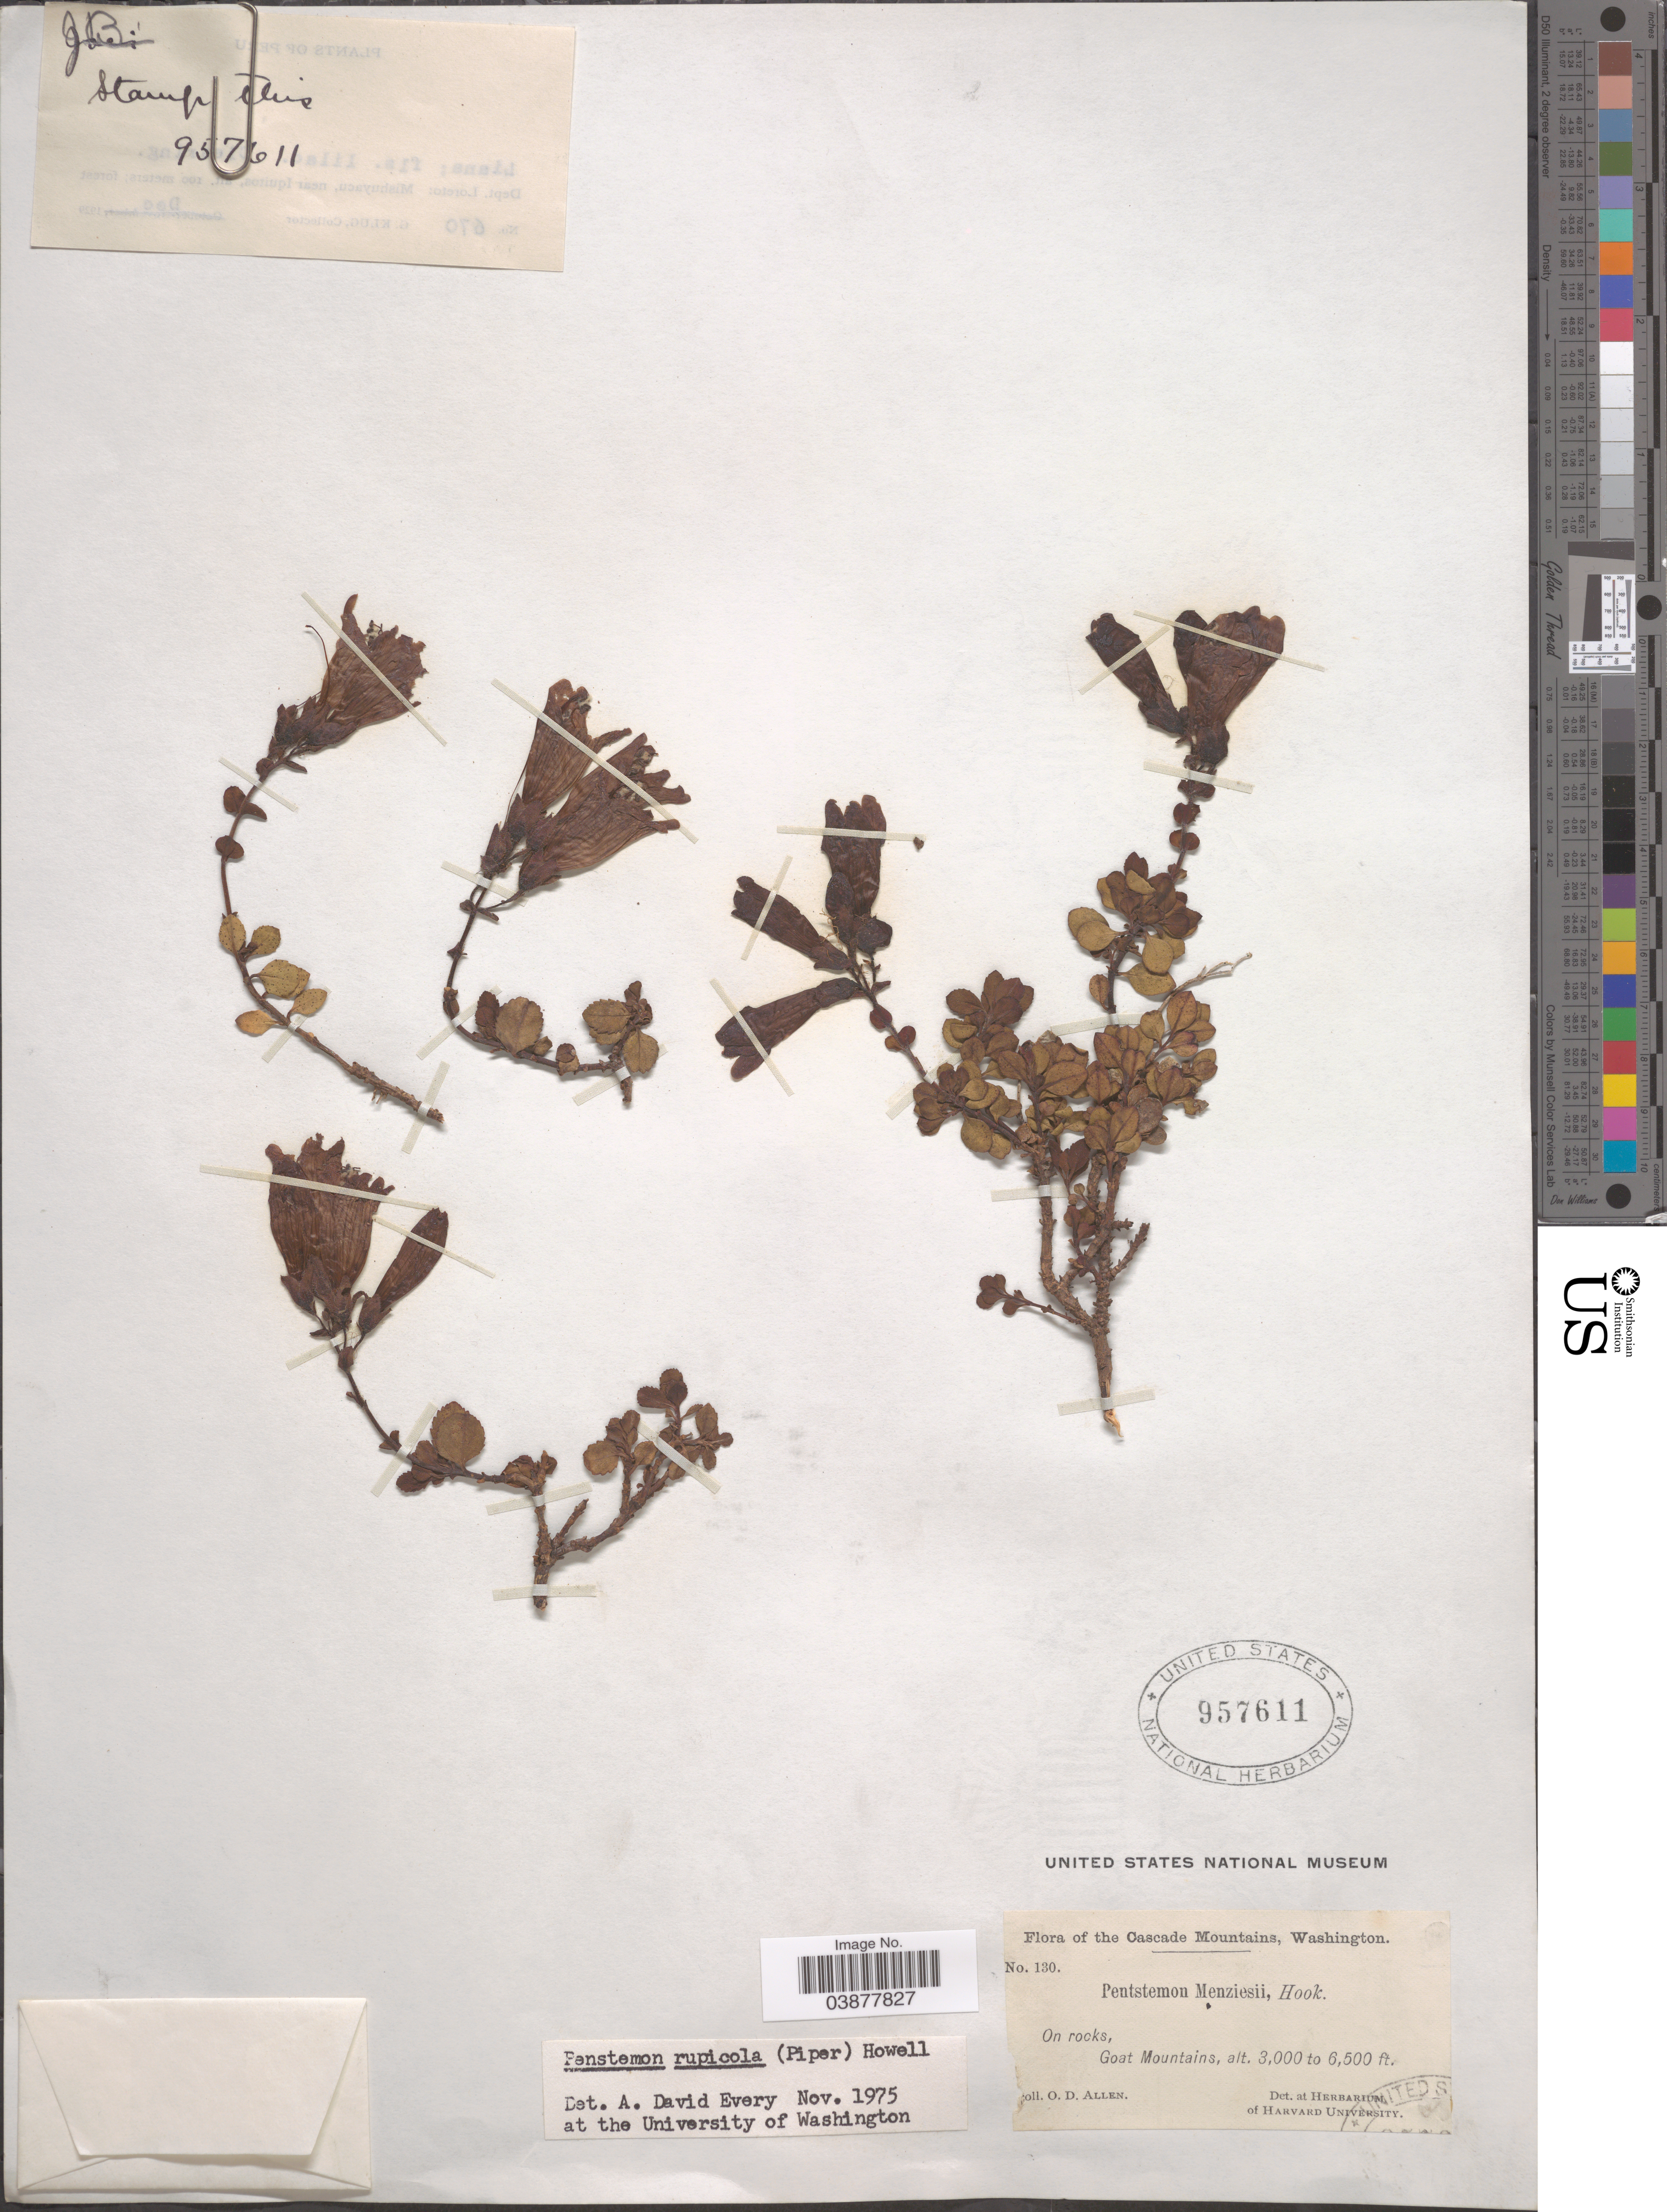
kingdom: Plantae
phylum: Tracheophyta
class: Magnoliopsida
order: Lamiales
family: Plantaginaceae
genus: Penstemon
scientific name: Penstemon rupicola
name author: (Piper) Howell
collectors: O. D. Allen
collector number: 130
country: United States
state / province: Washington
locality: Cascade Mountains. Goat Mountains.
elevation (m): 914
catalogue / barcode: US 957611